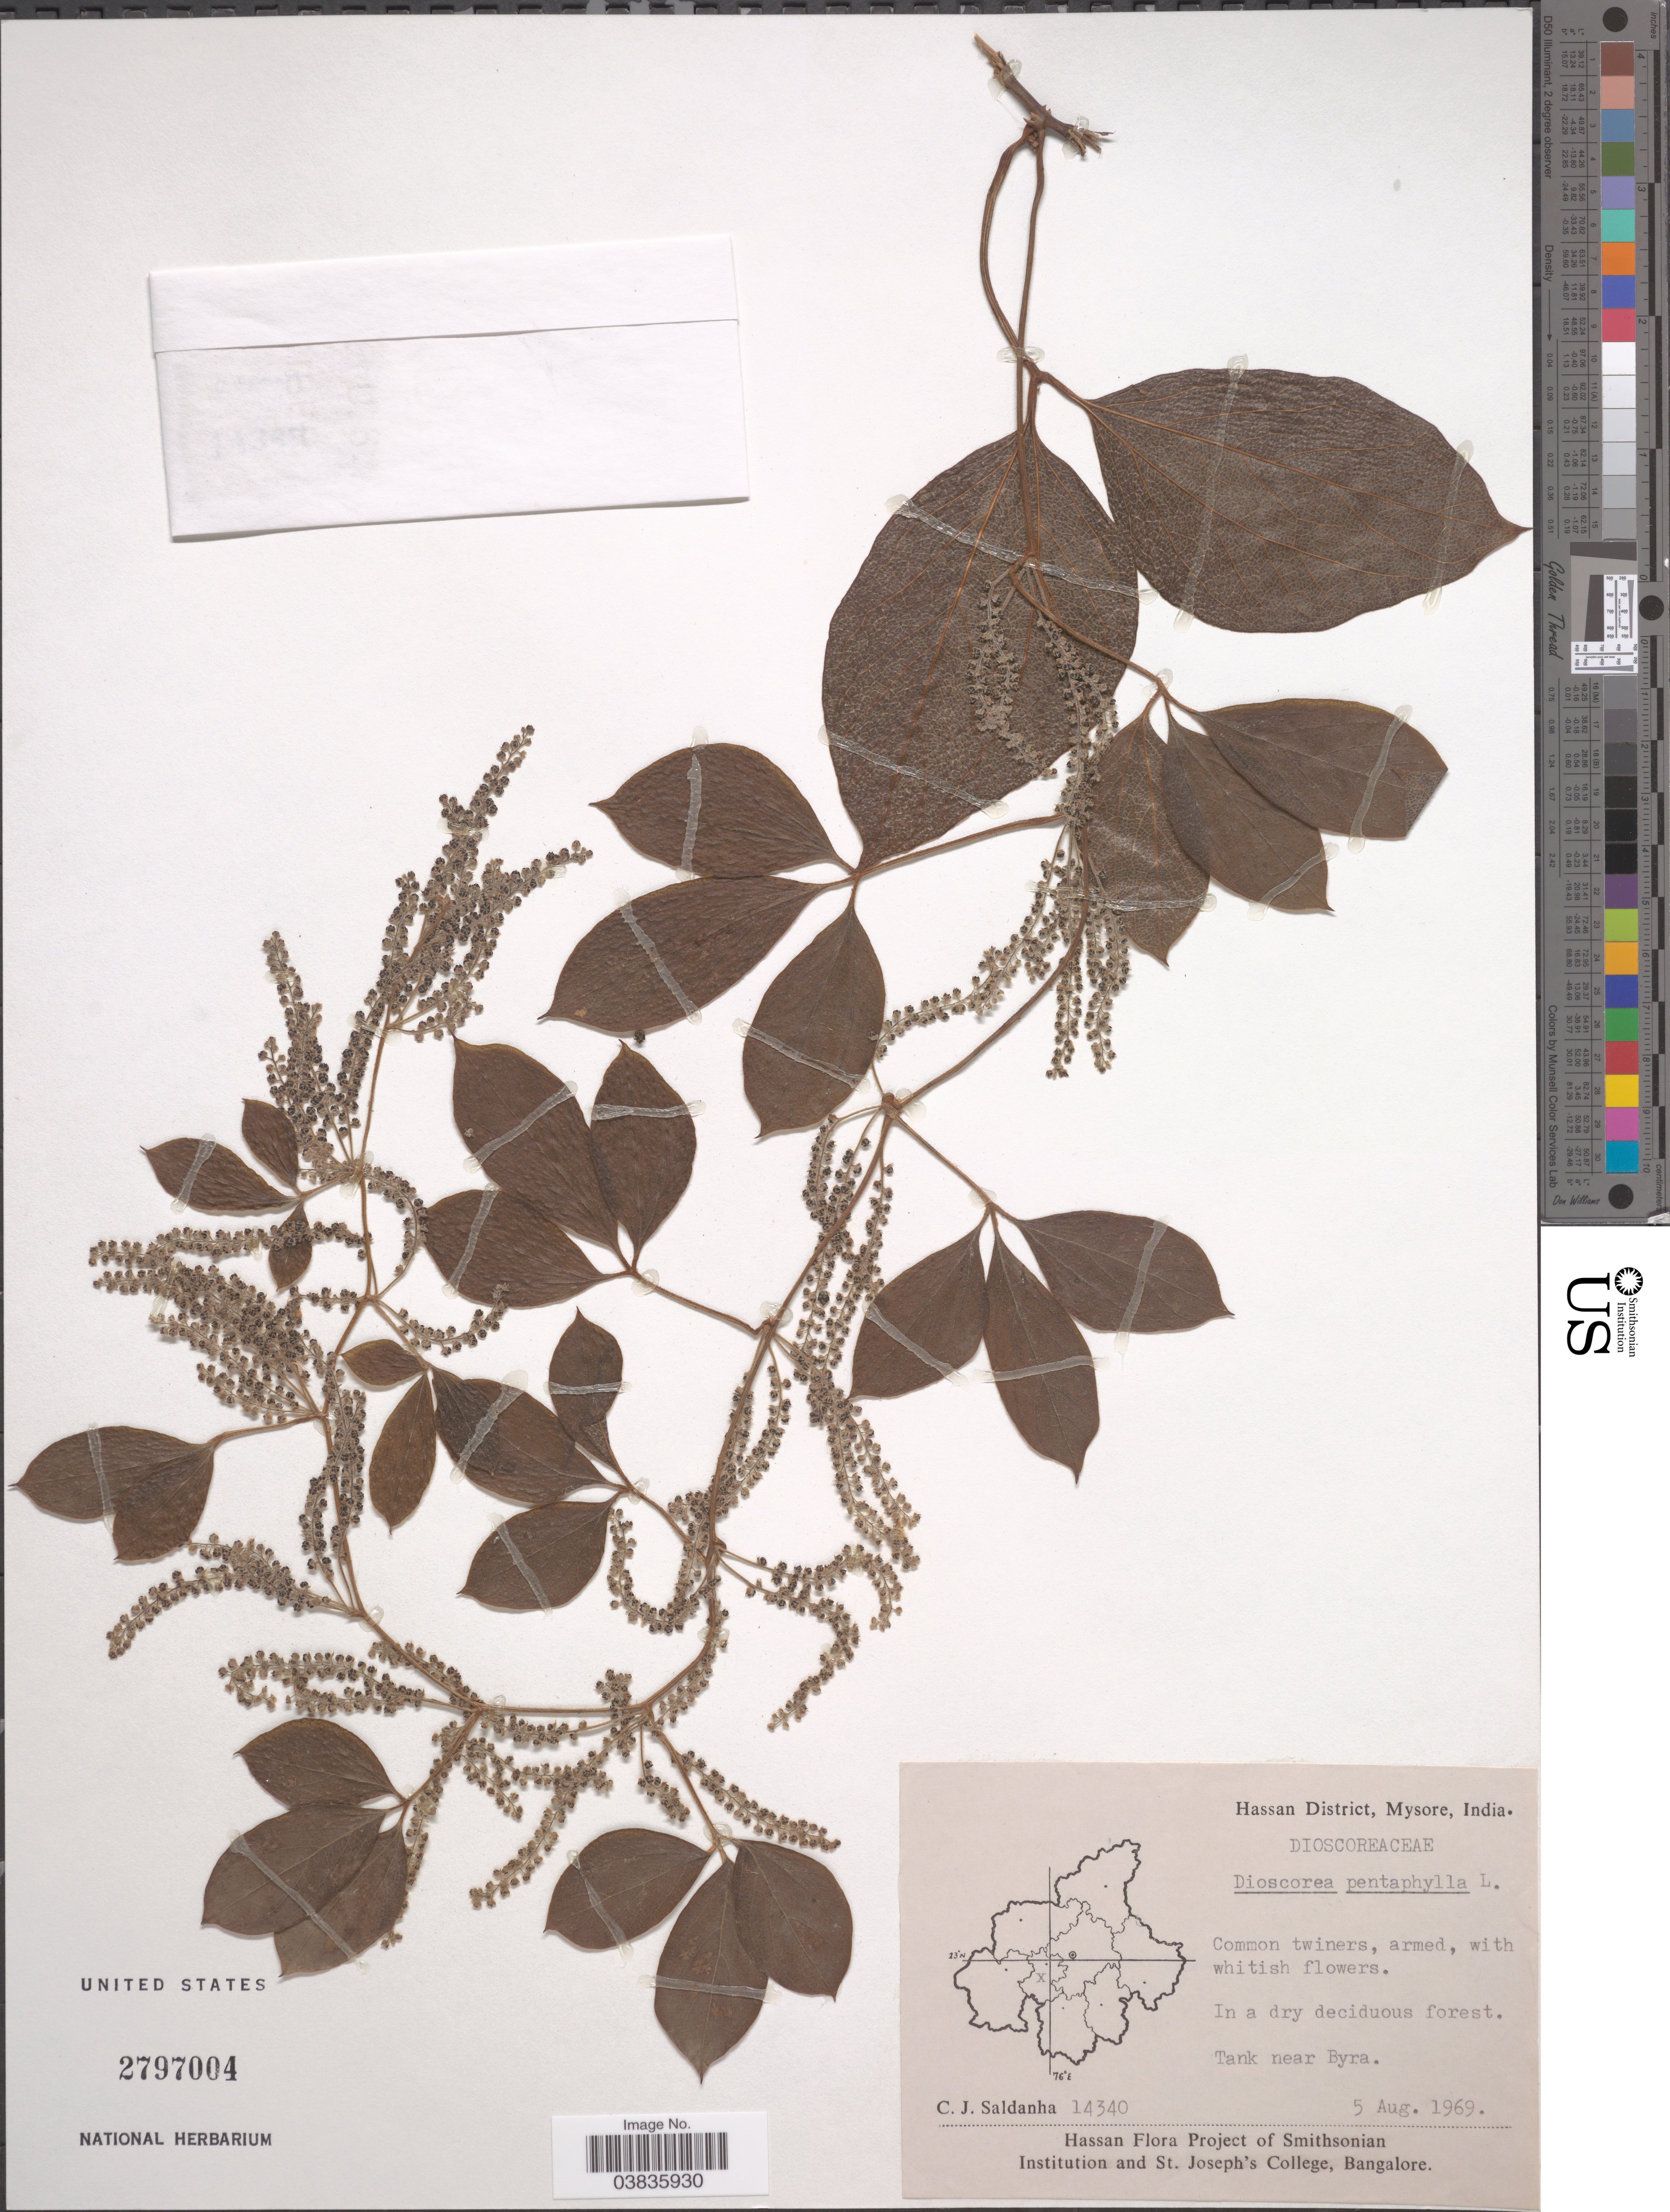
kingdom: Plantae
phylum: Tracheophyta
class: Liliopsida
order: Dioscoreales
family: Dioscoreaceae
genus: Dioscorea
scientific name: Dioscorea pentaphylla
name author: L.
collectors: C. J. Saldanha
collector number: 14340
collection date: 1969-08-05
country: India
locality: Hassan District, Mysore. Tank near Byra.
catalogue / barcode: US 2797004